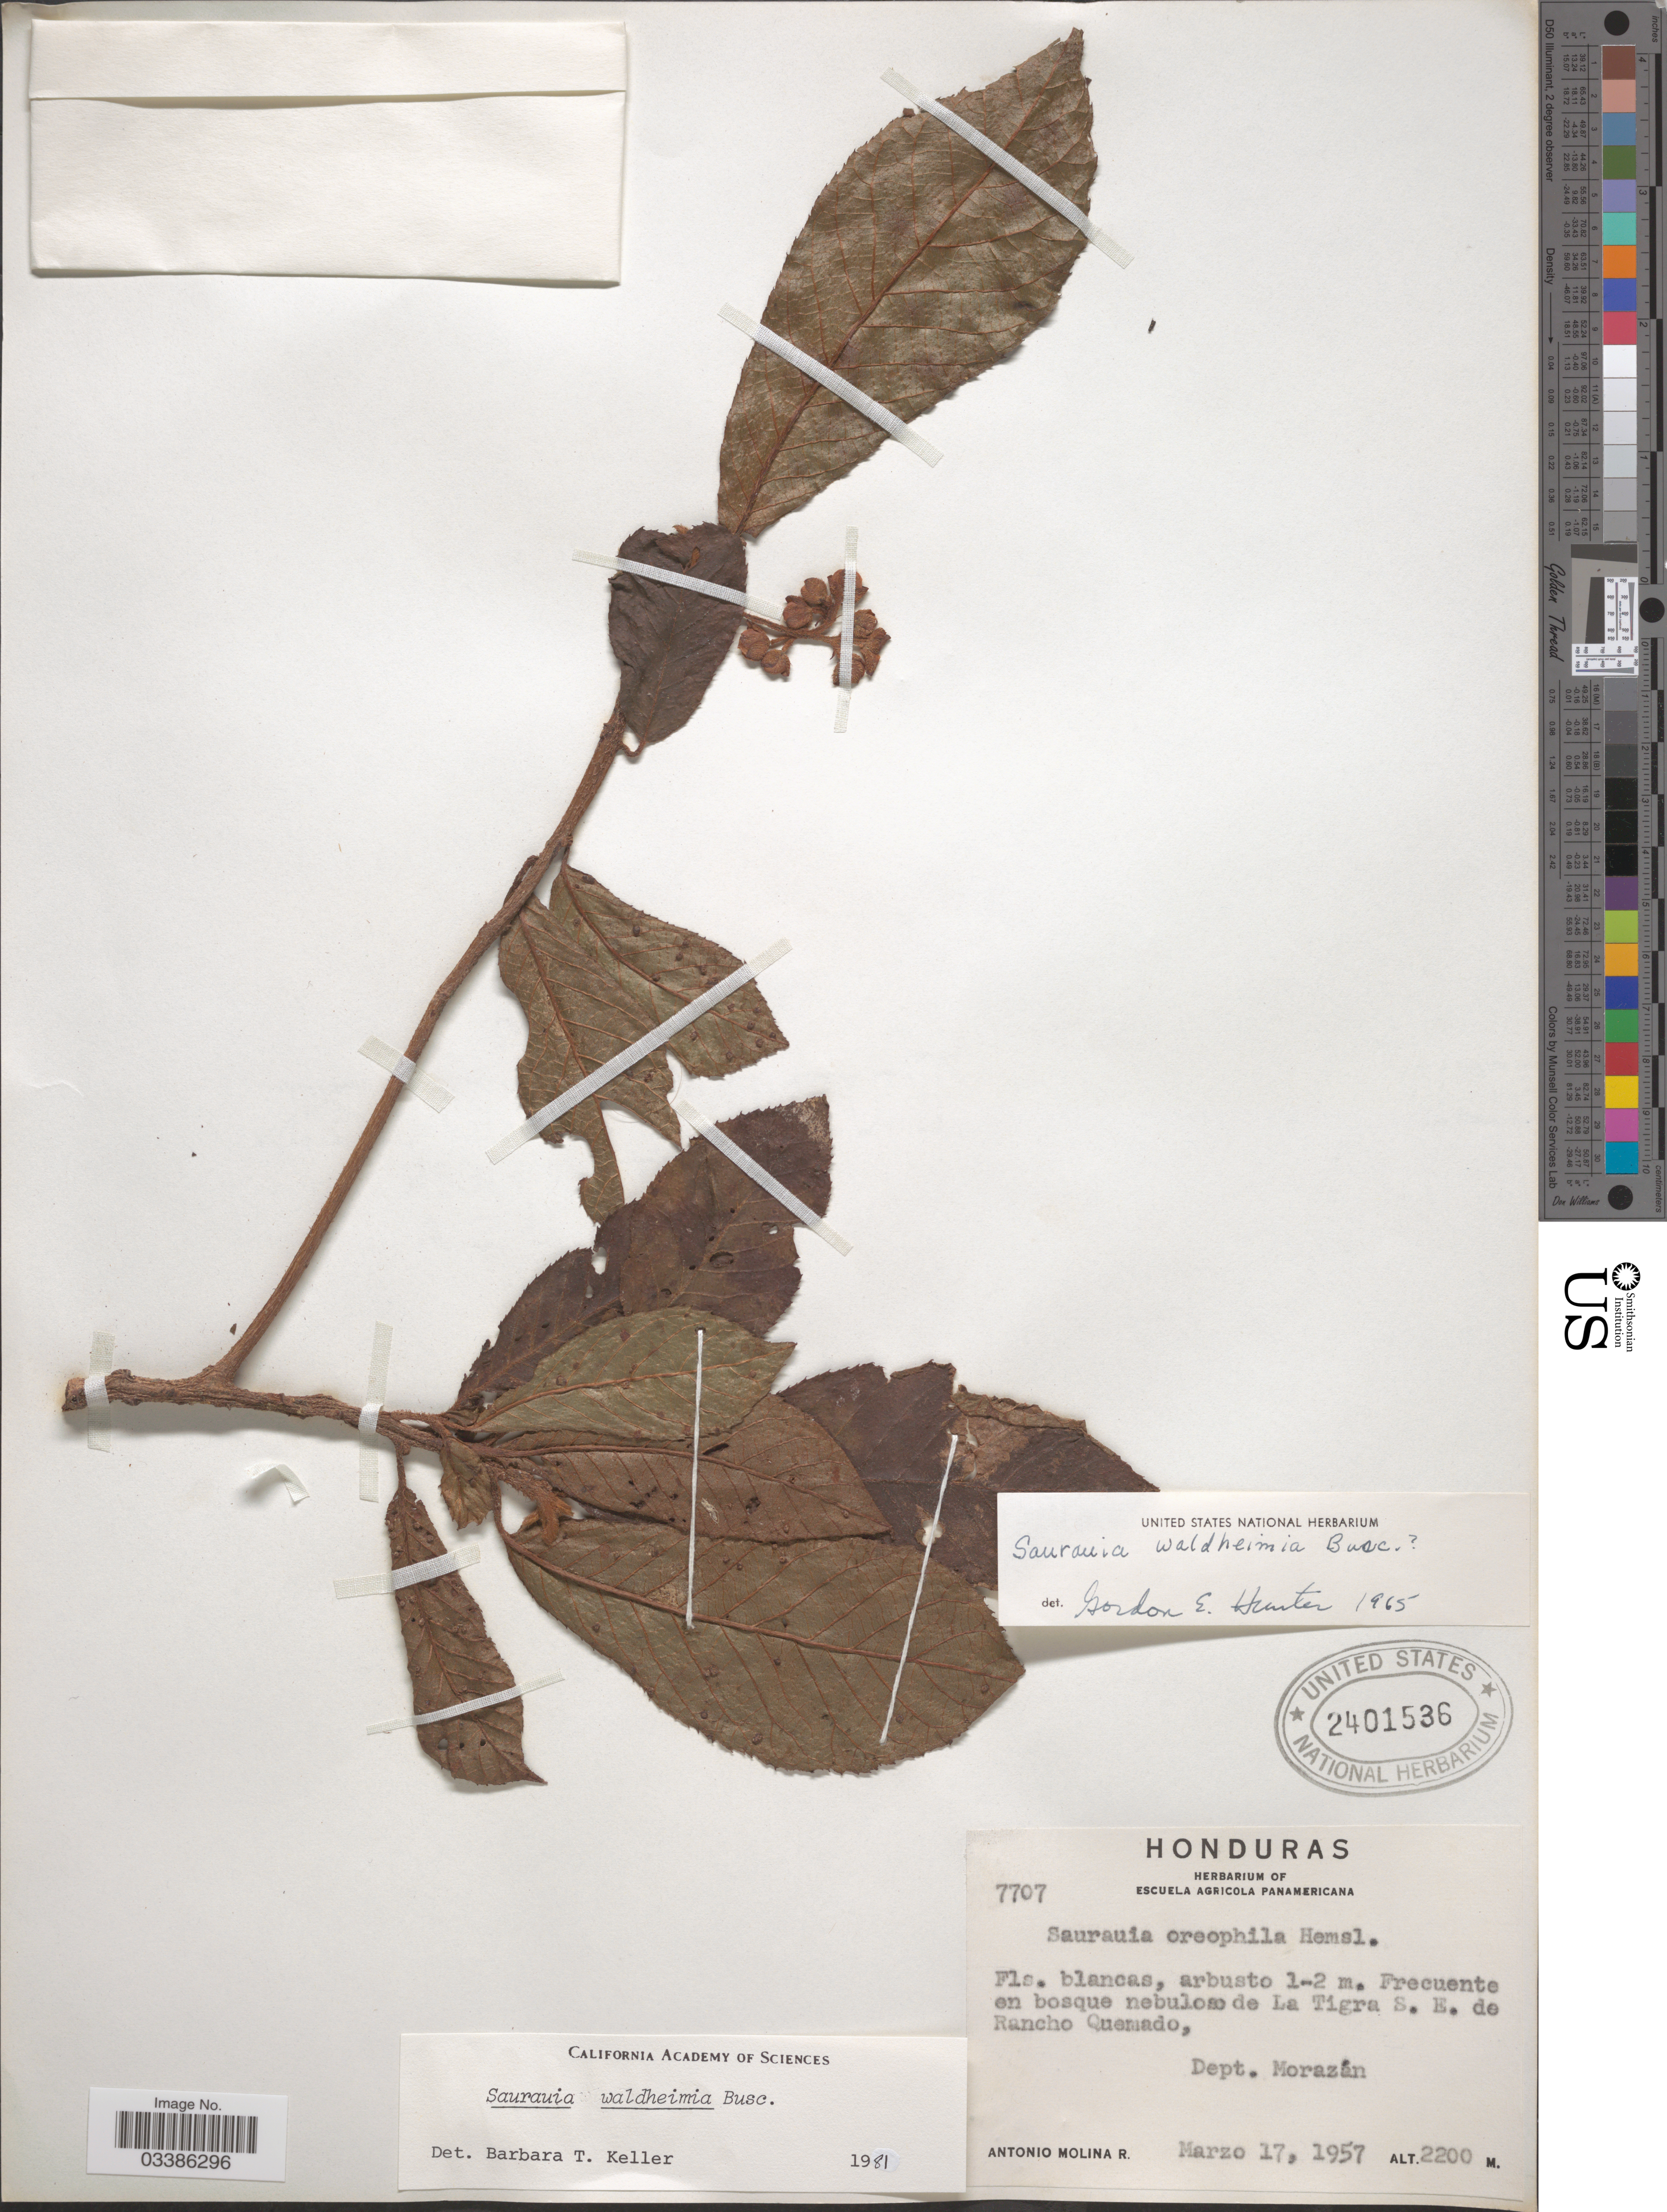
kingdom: Plantae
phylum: Tracheophyta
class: Magnoliopsida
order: Ericales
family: Actinidiaceae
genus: Saurauia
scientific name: Saurauia waldheimii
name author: Buscal.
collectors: A. Molina R.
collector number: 7707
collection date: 1957-03-17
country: Honduras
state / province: Fco. Morazán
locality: Frecuente en bosque nebuloso de La Tigra S. E. de Rancho Quemado, Dept. Morazán.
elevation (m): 2200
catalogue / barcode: US 2401536